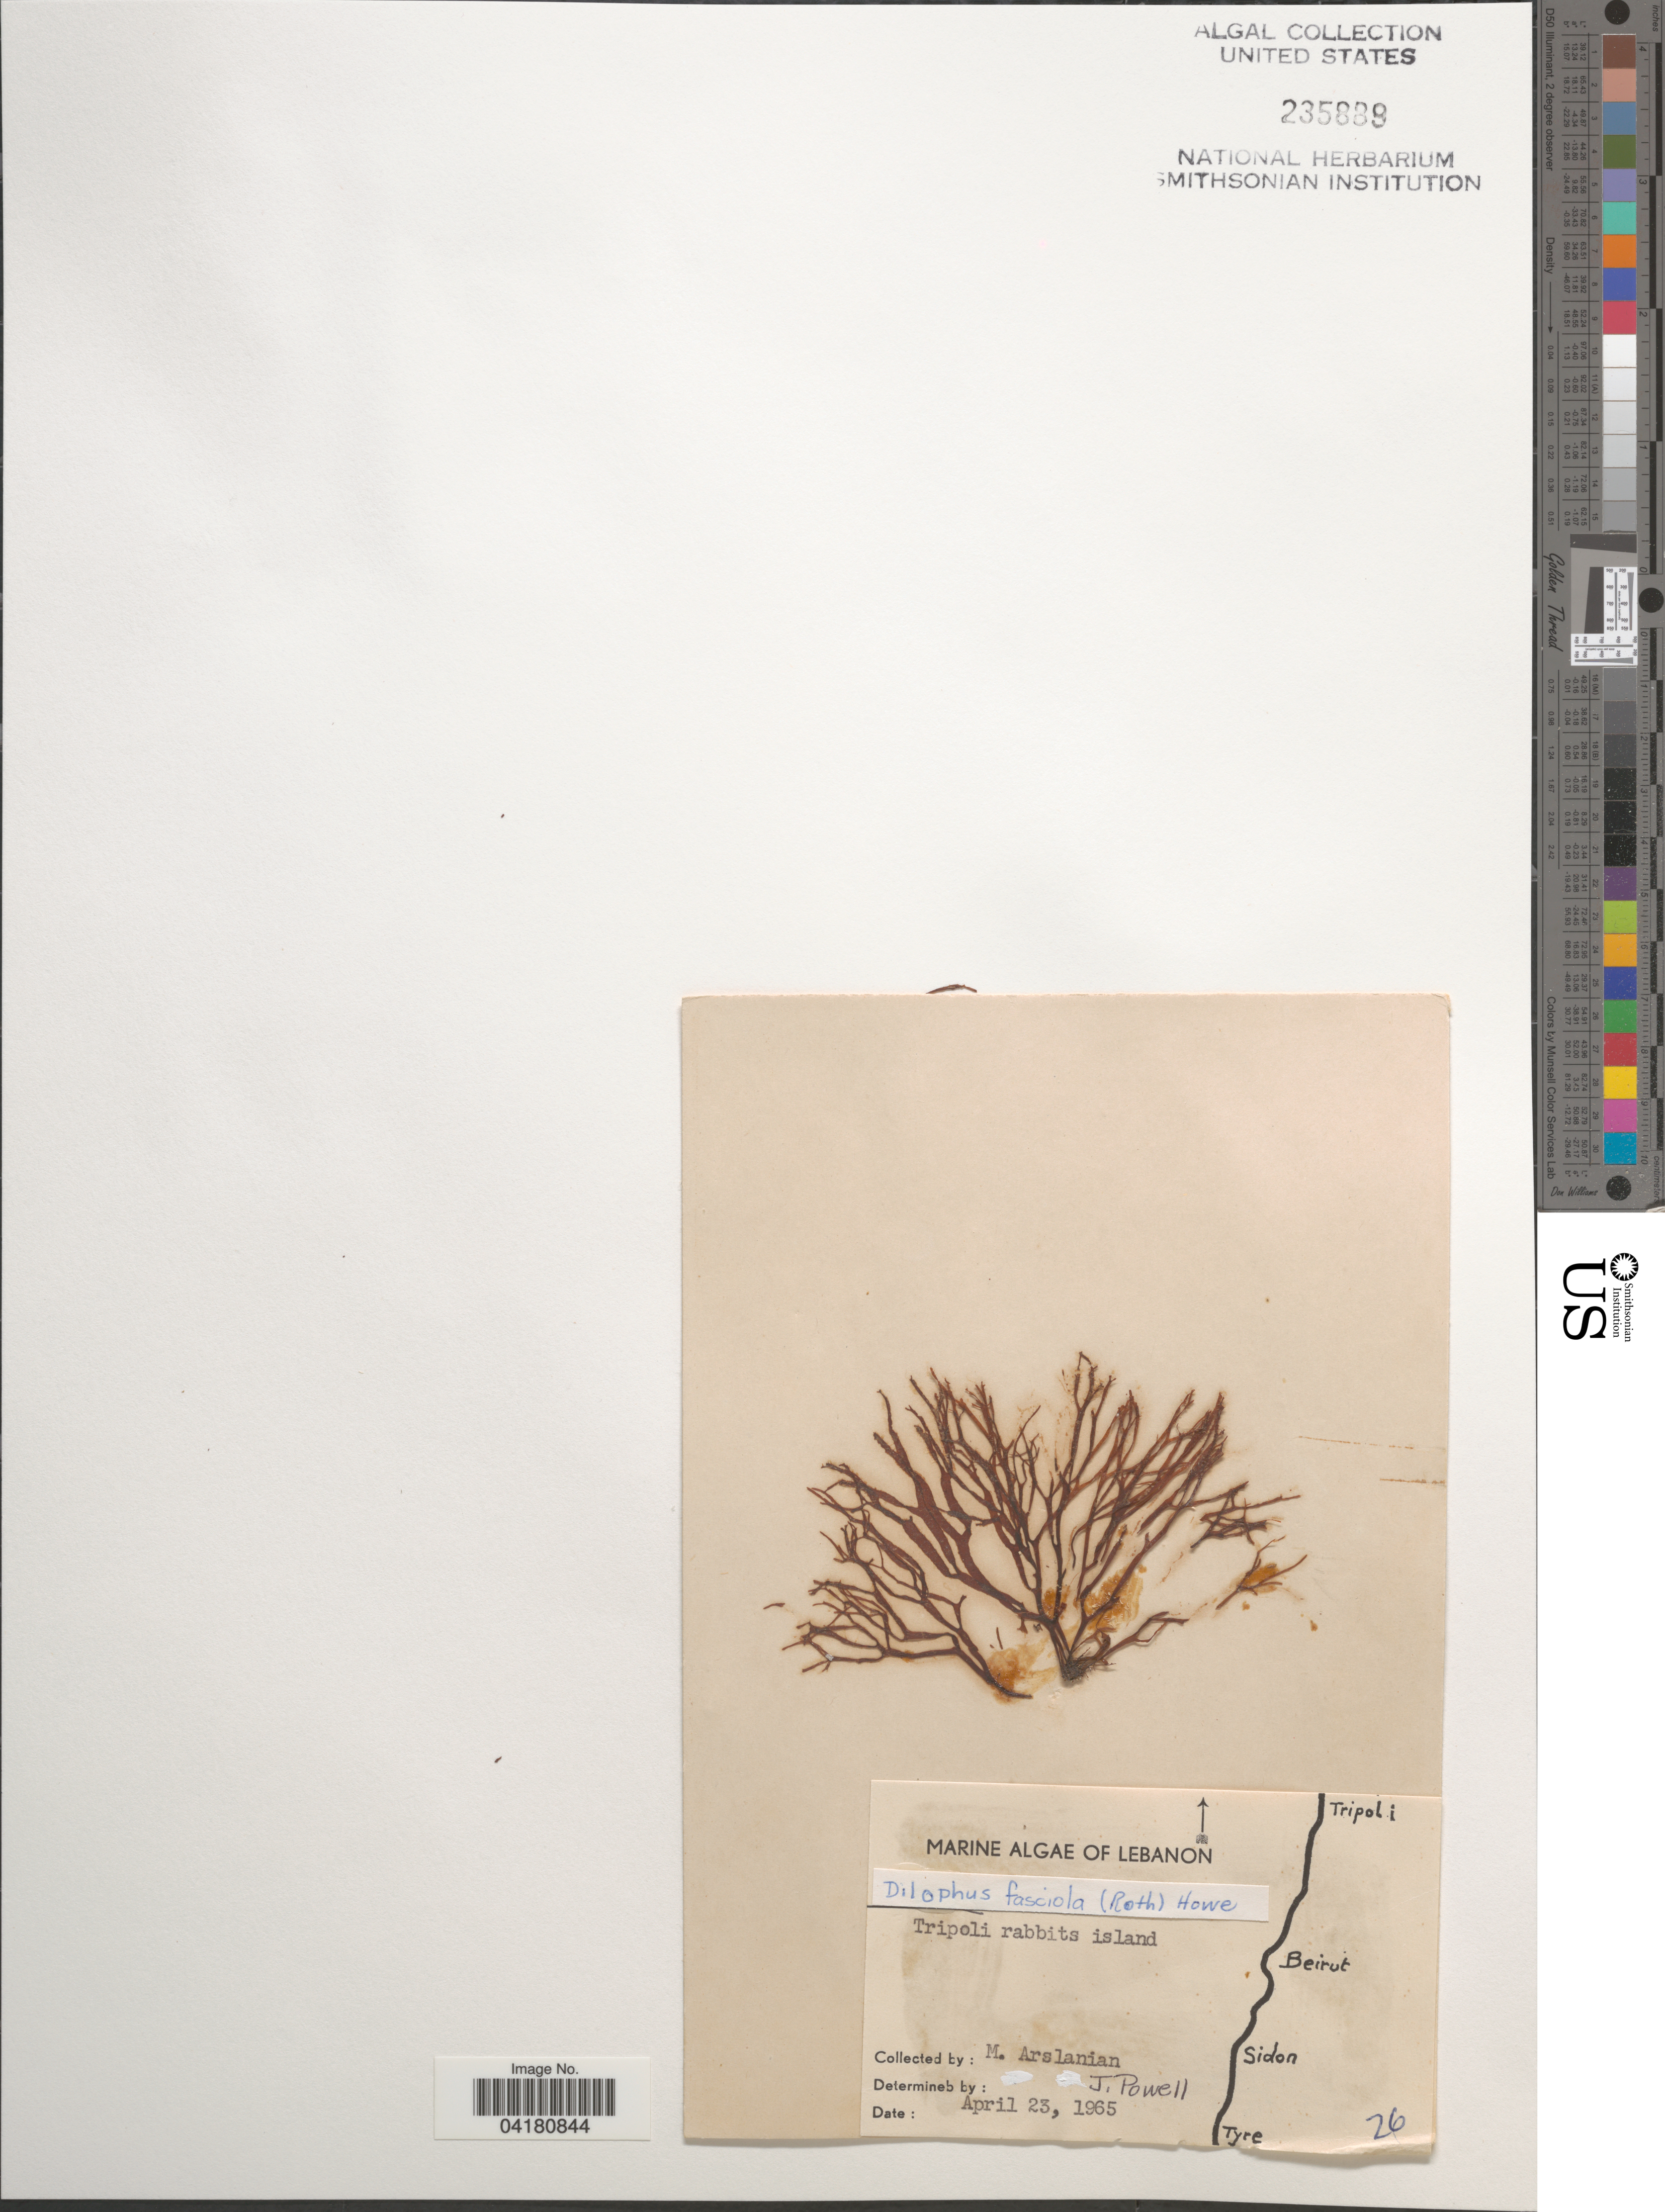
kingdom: Chromista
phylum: Ochrophyta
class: Phaeophyceae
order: Dictyotales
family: Dictyotaceae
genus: Dictyota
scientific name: Dictyota fasciola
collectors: M. Arslanian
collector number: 26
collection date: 1965-04-23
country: Lebanon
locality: Tripoli rabbits island.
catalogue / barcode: US 235889